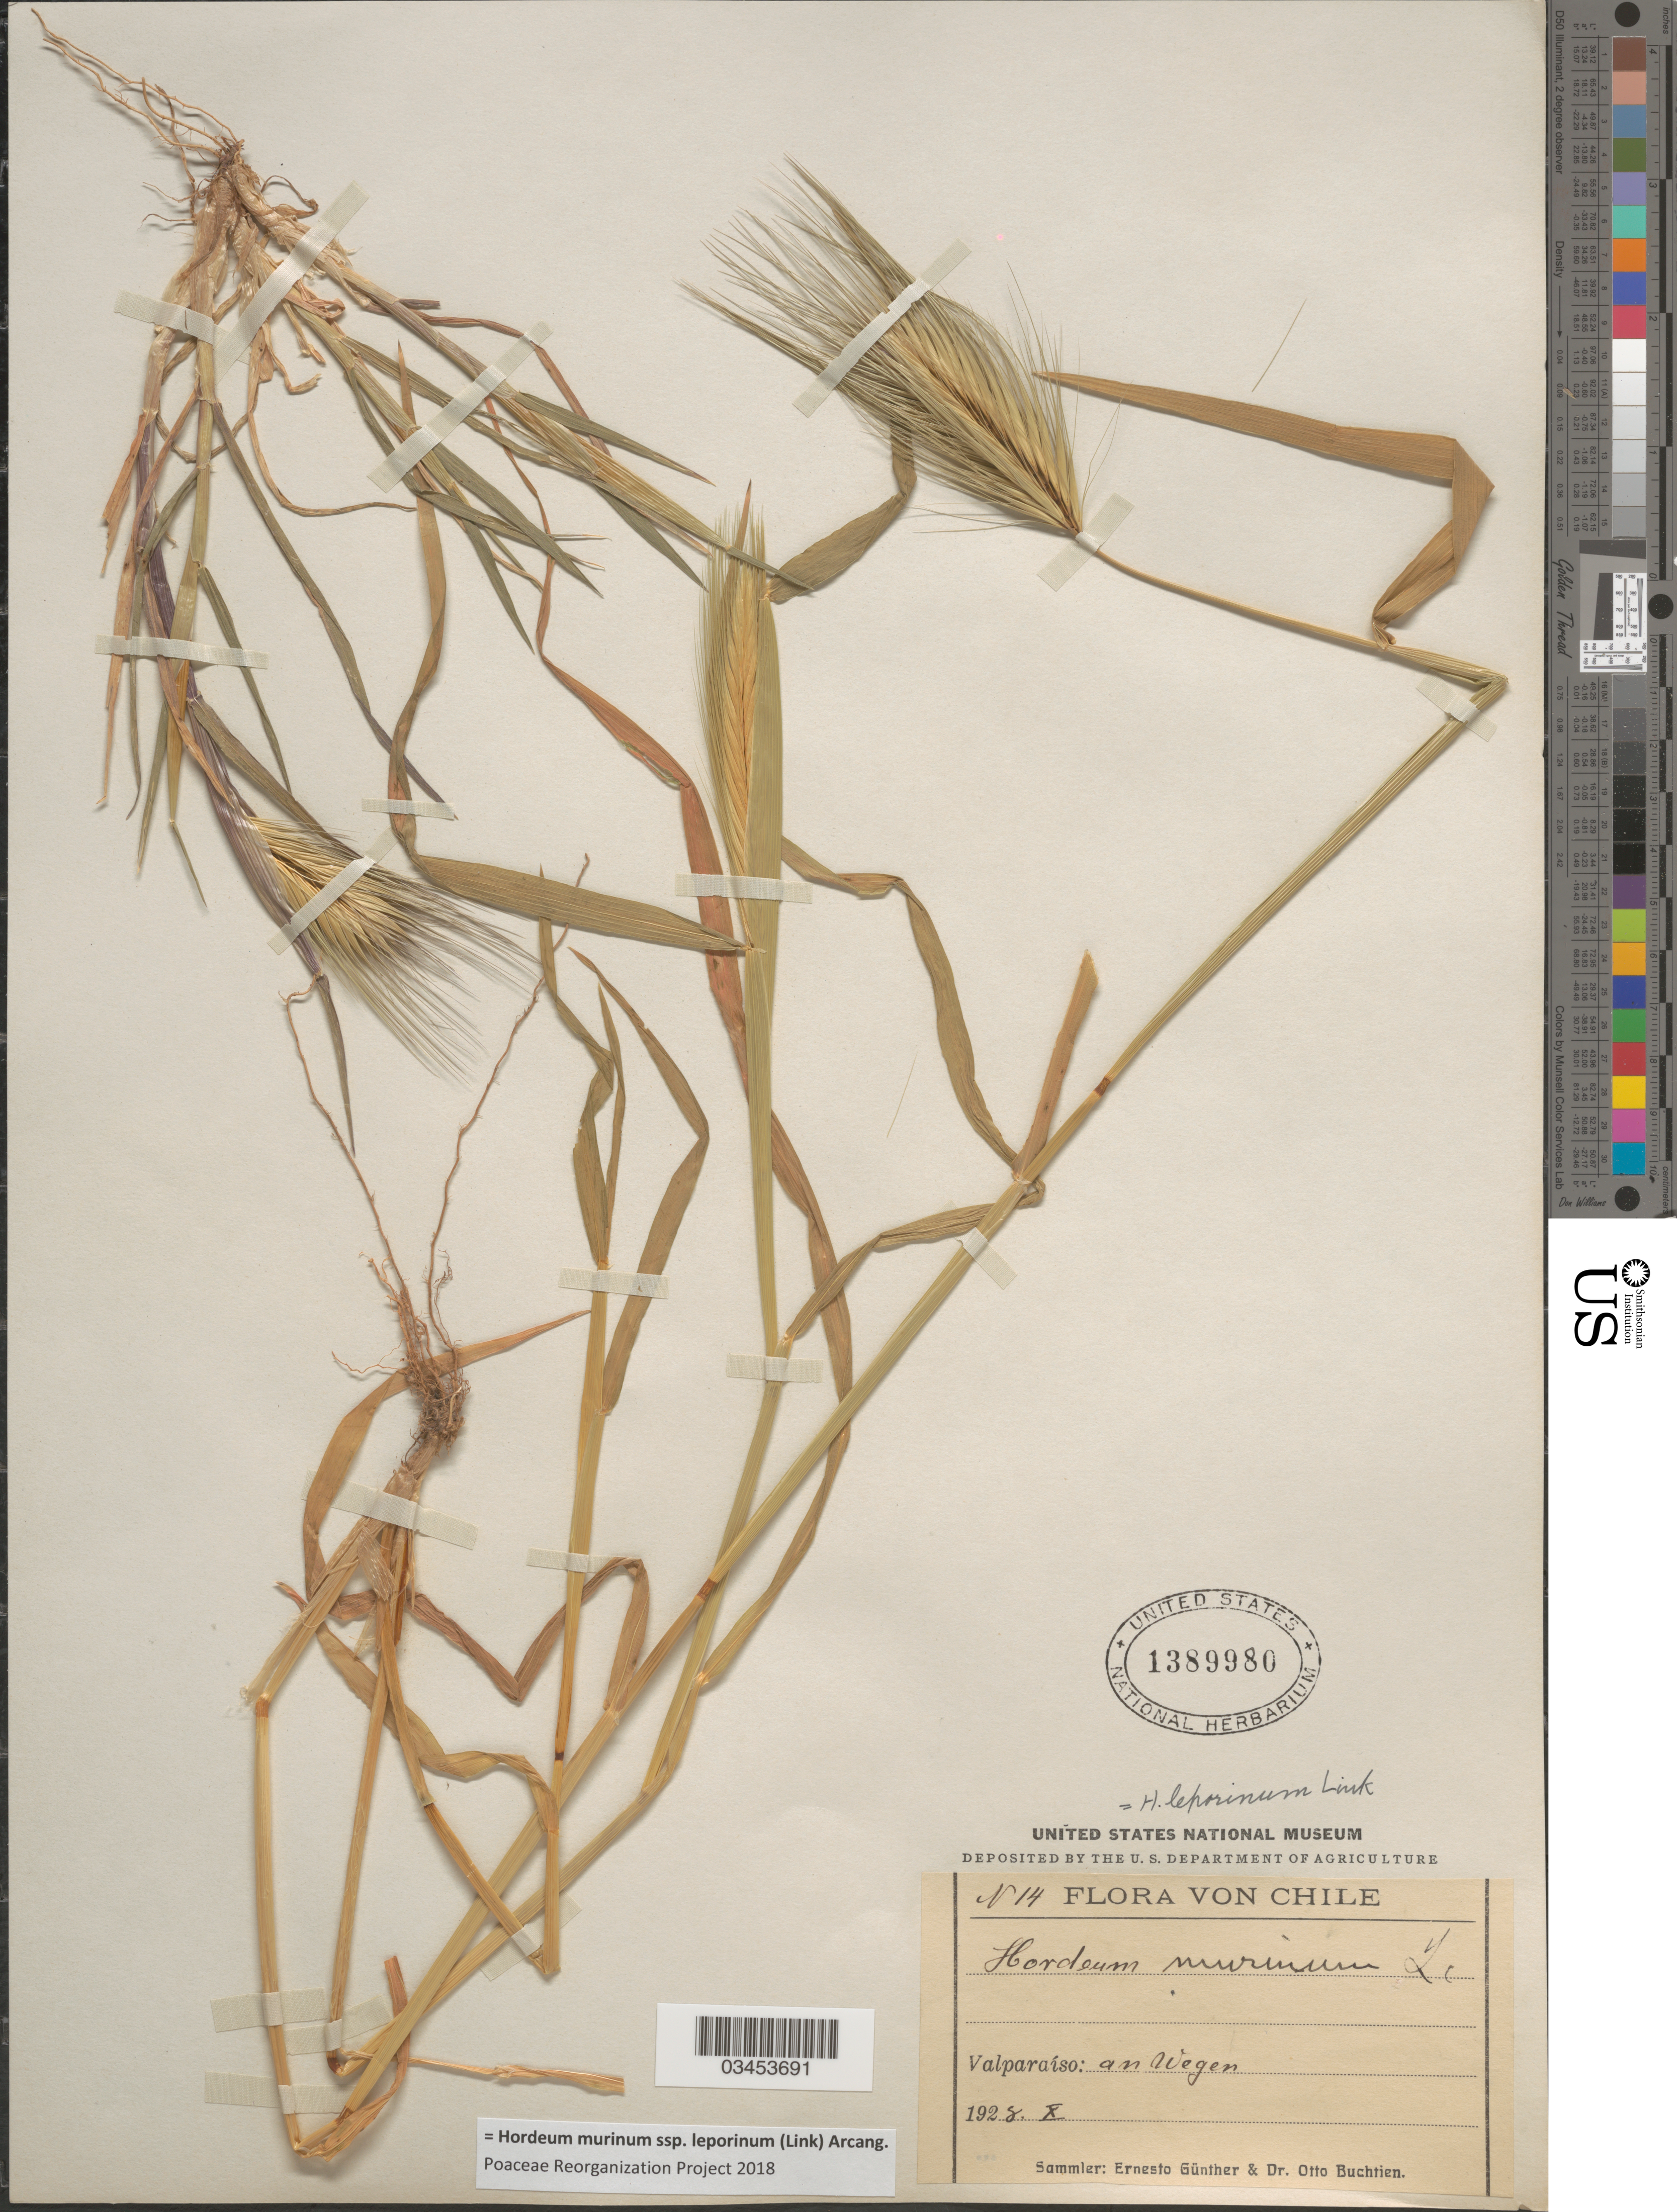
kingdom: Plantae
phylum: Tracheophyta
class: Liliopsida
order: Poales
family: Poaceae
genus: Hordeum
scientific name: Hordeum murinum subsp. leporinum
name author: (Link) Arcang.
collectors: E. Gunther & O. Buchtien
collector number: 14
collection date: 1928-10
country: Chile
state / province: Valparaíso (V)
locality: Valparaíso: an Wegen.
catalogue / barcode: US 1389980